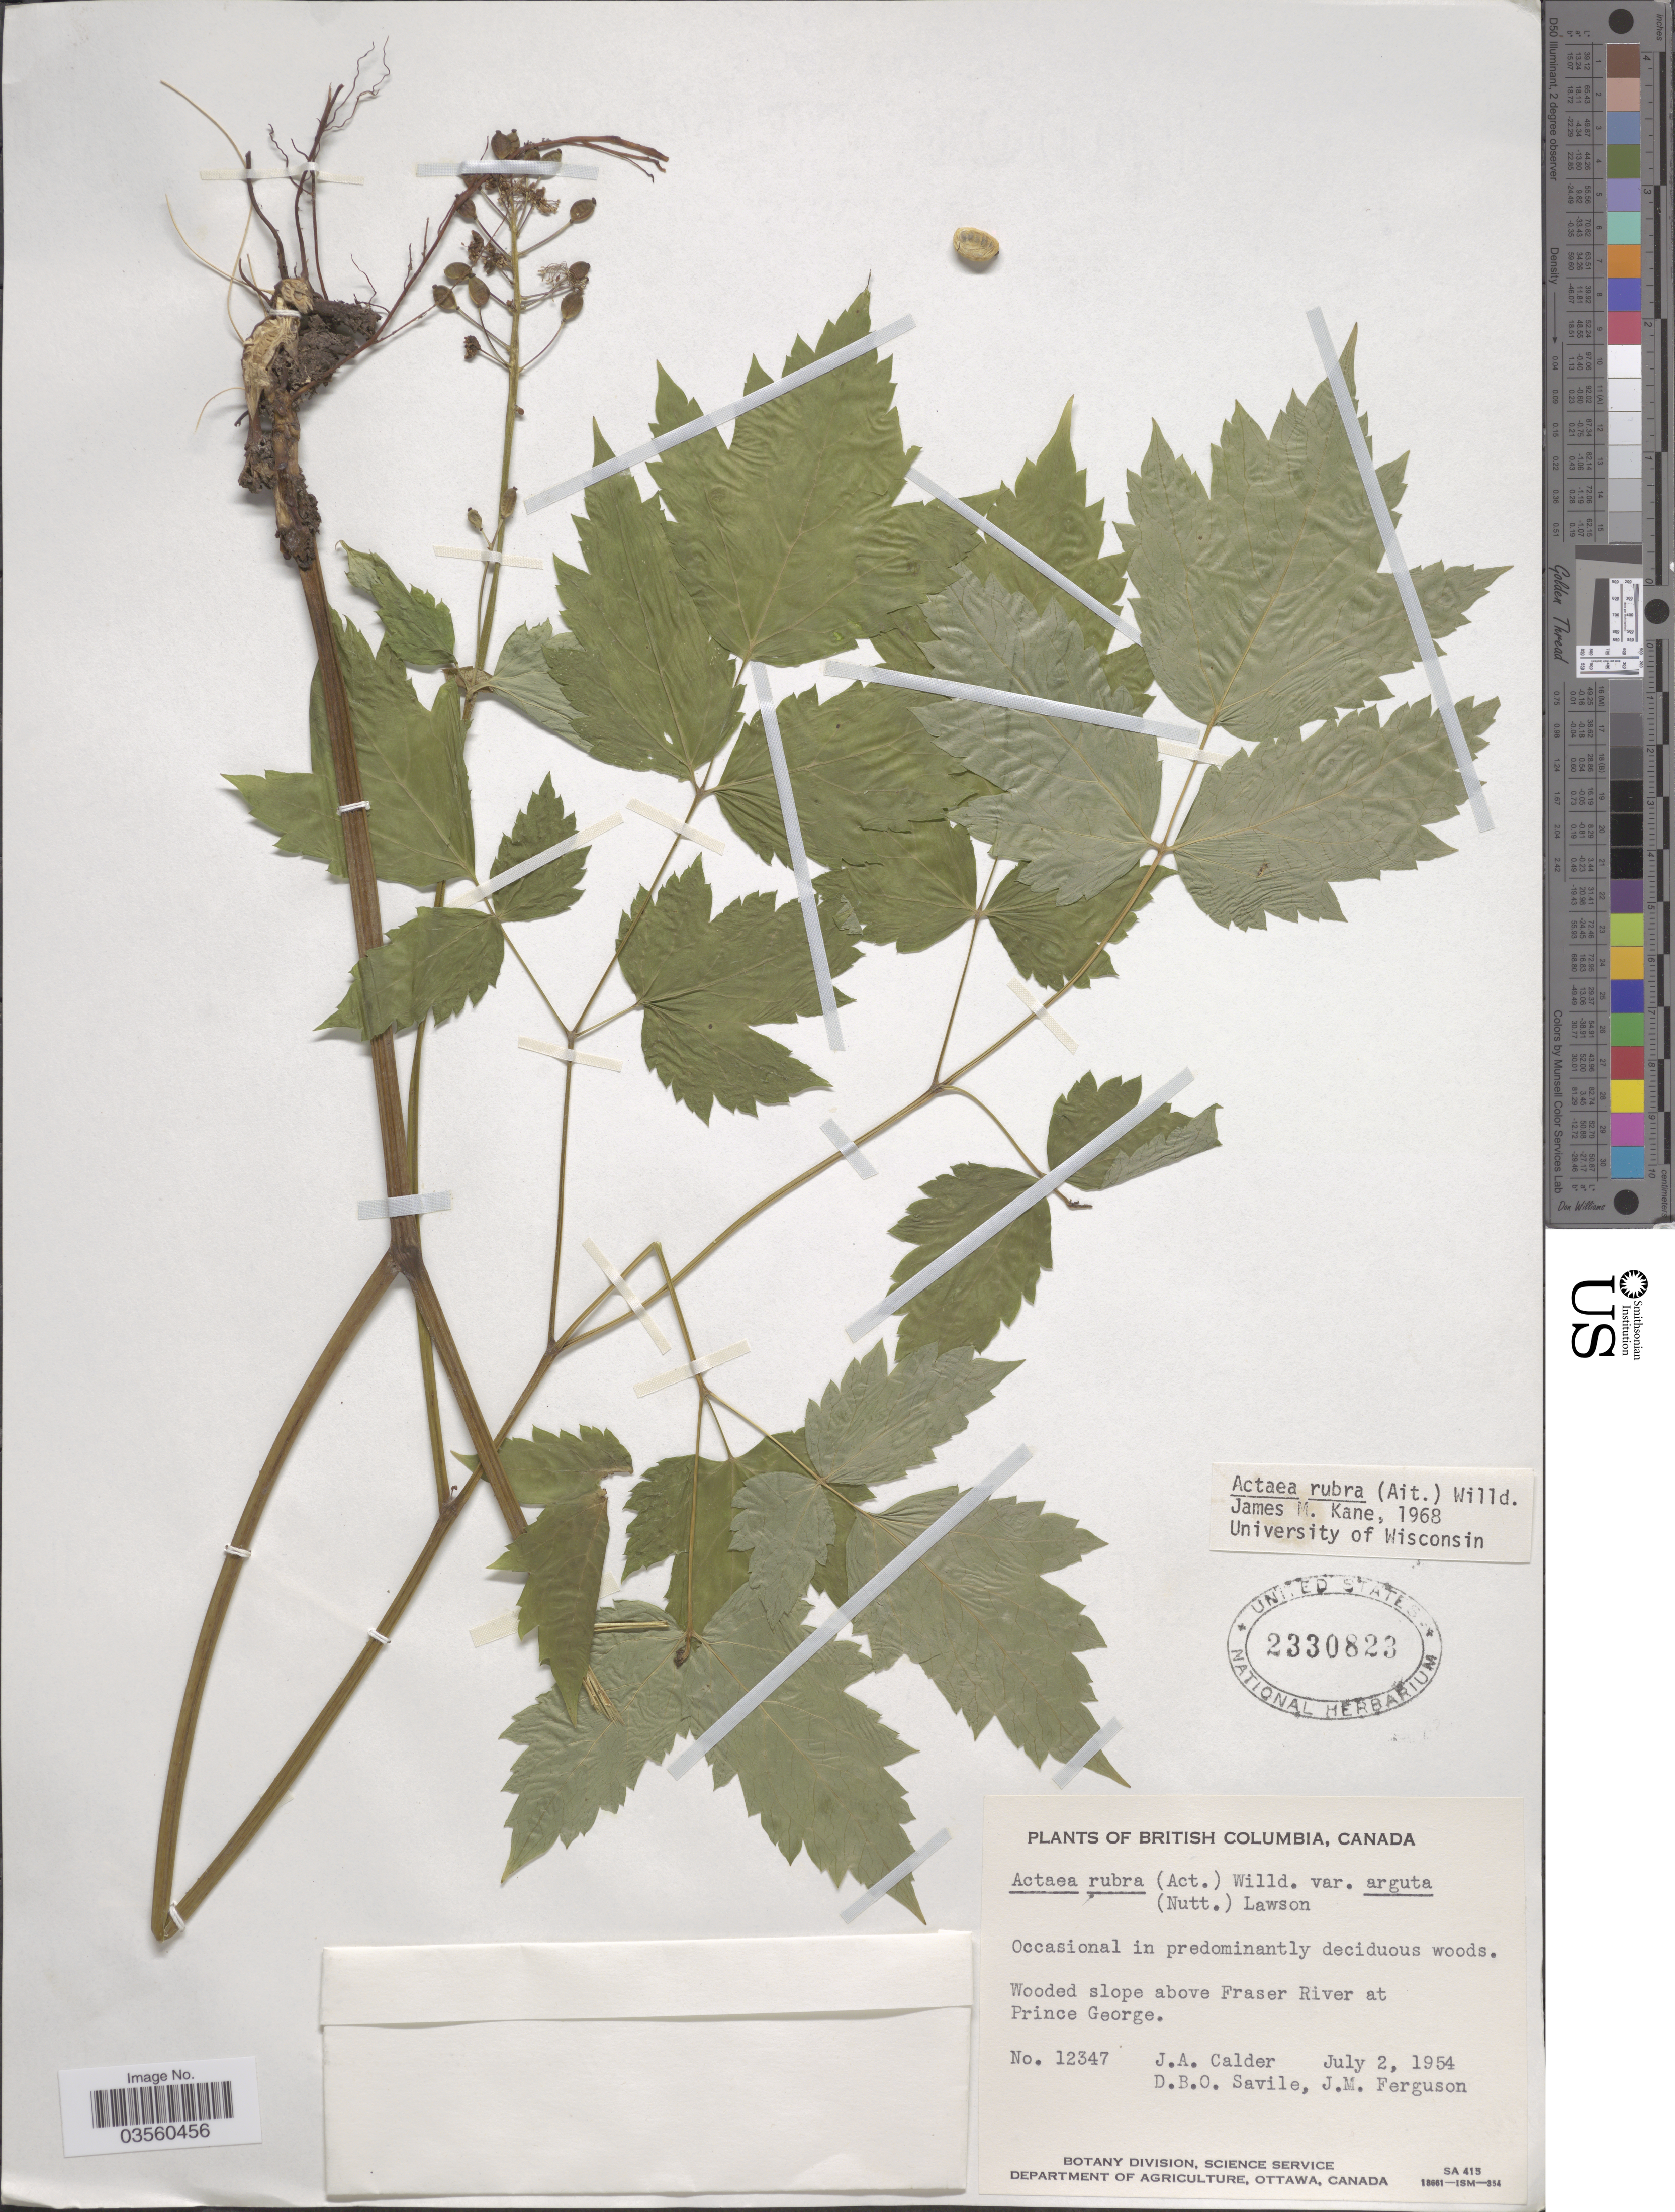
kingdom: Plantae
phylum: Tracheophyta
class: Magnoliopsida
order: Ranunculales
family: Ranunculaceae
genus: Actaea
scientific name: Actaea rubra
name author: (Aiton) Willd.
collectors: J. A. Calder, D. Savile & J. M. Ferguson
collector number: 12347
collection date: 1954-07-02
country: Canada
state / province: British Columbia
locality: Wooded slope above Fraser River at Prince George.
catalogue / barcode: US 2330823